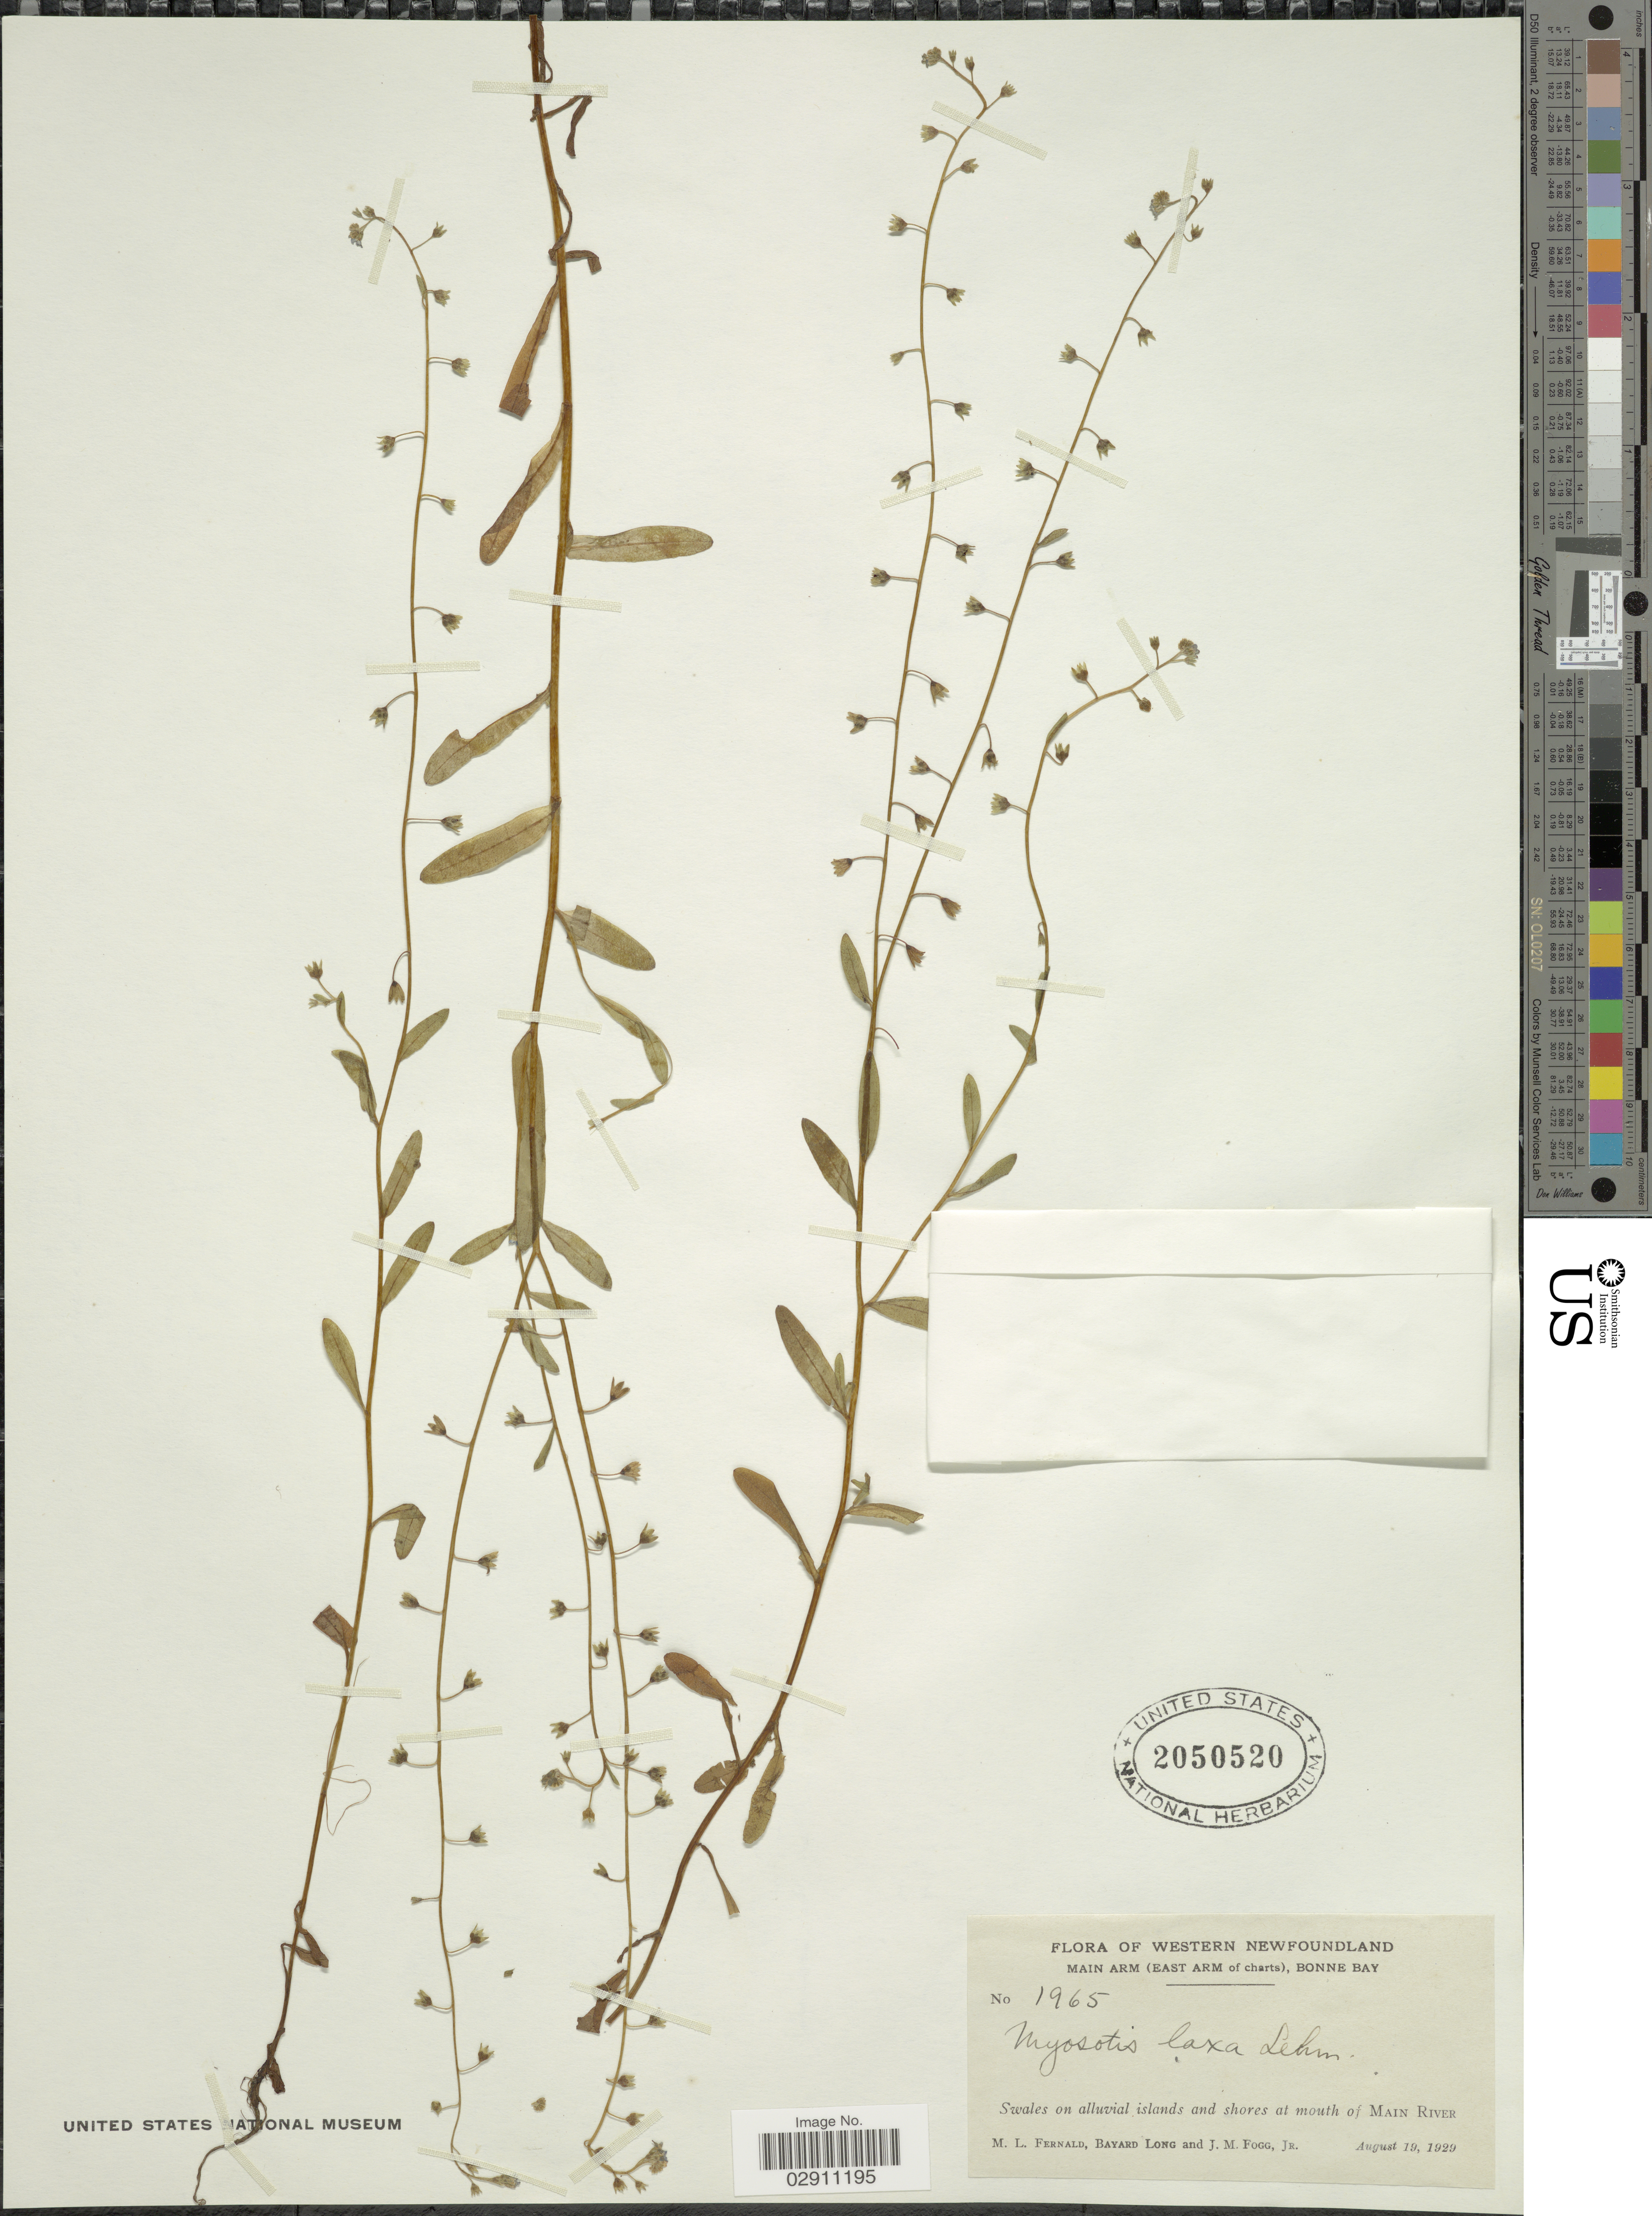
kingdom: Plantae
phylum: Tracheophyta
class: Magnoliopsida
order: Boraginales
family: Boraginaceae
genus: Myosotis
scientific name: Myosotis laxa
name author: F. Lehm.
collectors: M. L. Fernald, B. Long & J. Fogg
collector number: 1965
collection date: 1929-08-19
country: Canada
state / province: Newfoundland and Labrador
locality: Western Newfoundland, Main Arm (East Arm of charts), Bonne Bay, Swales on alluvial islands and shores at mouth of Main River.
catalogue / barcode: US 2050520